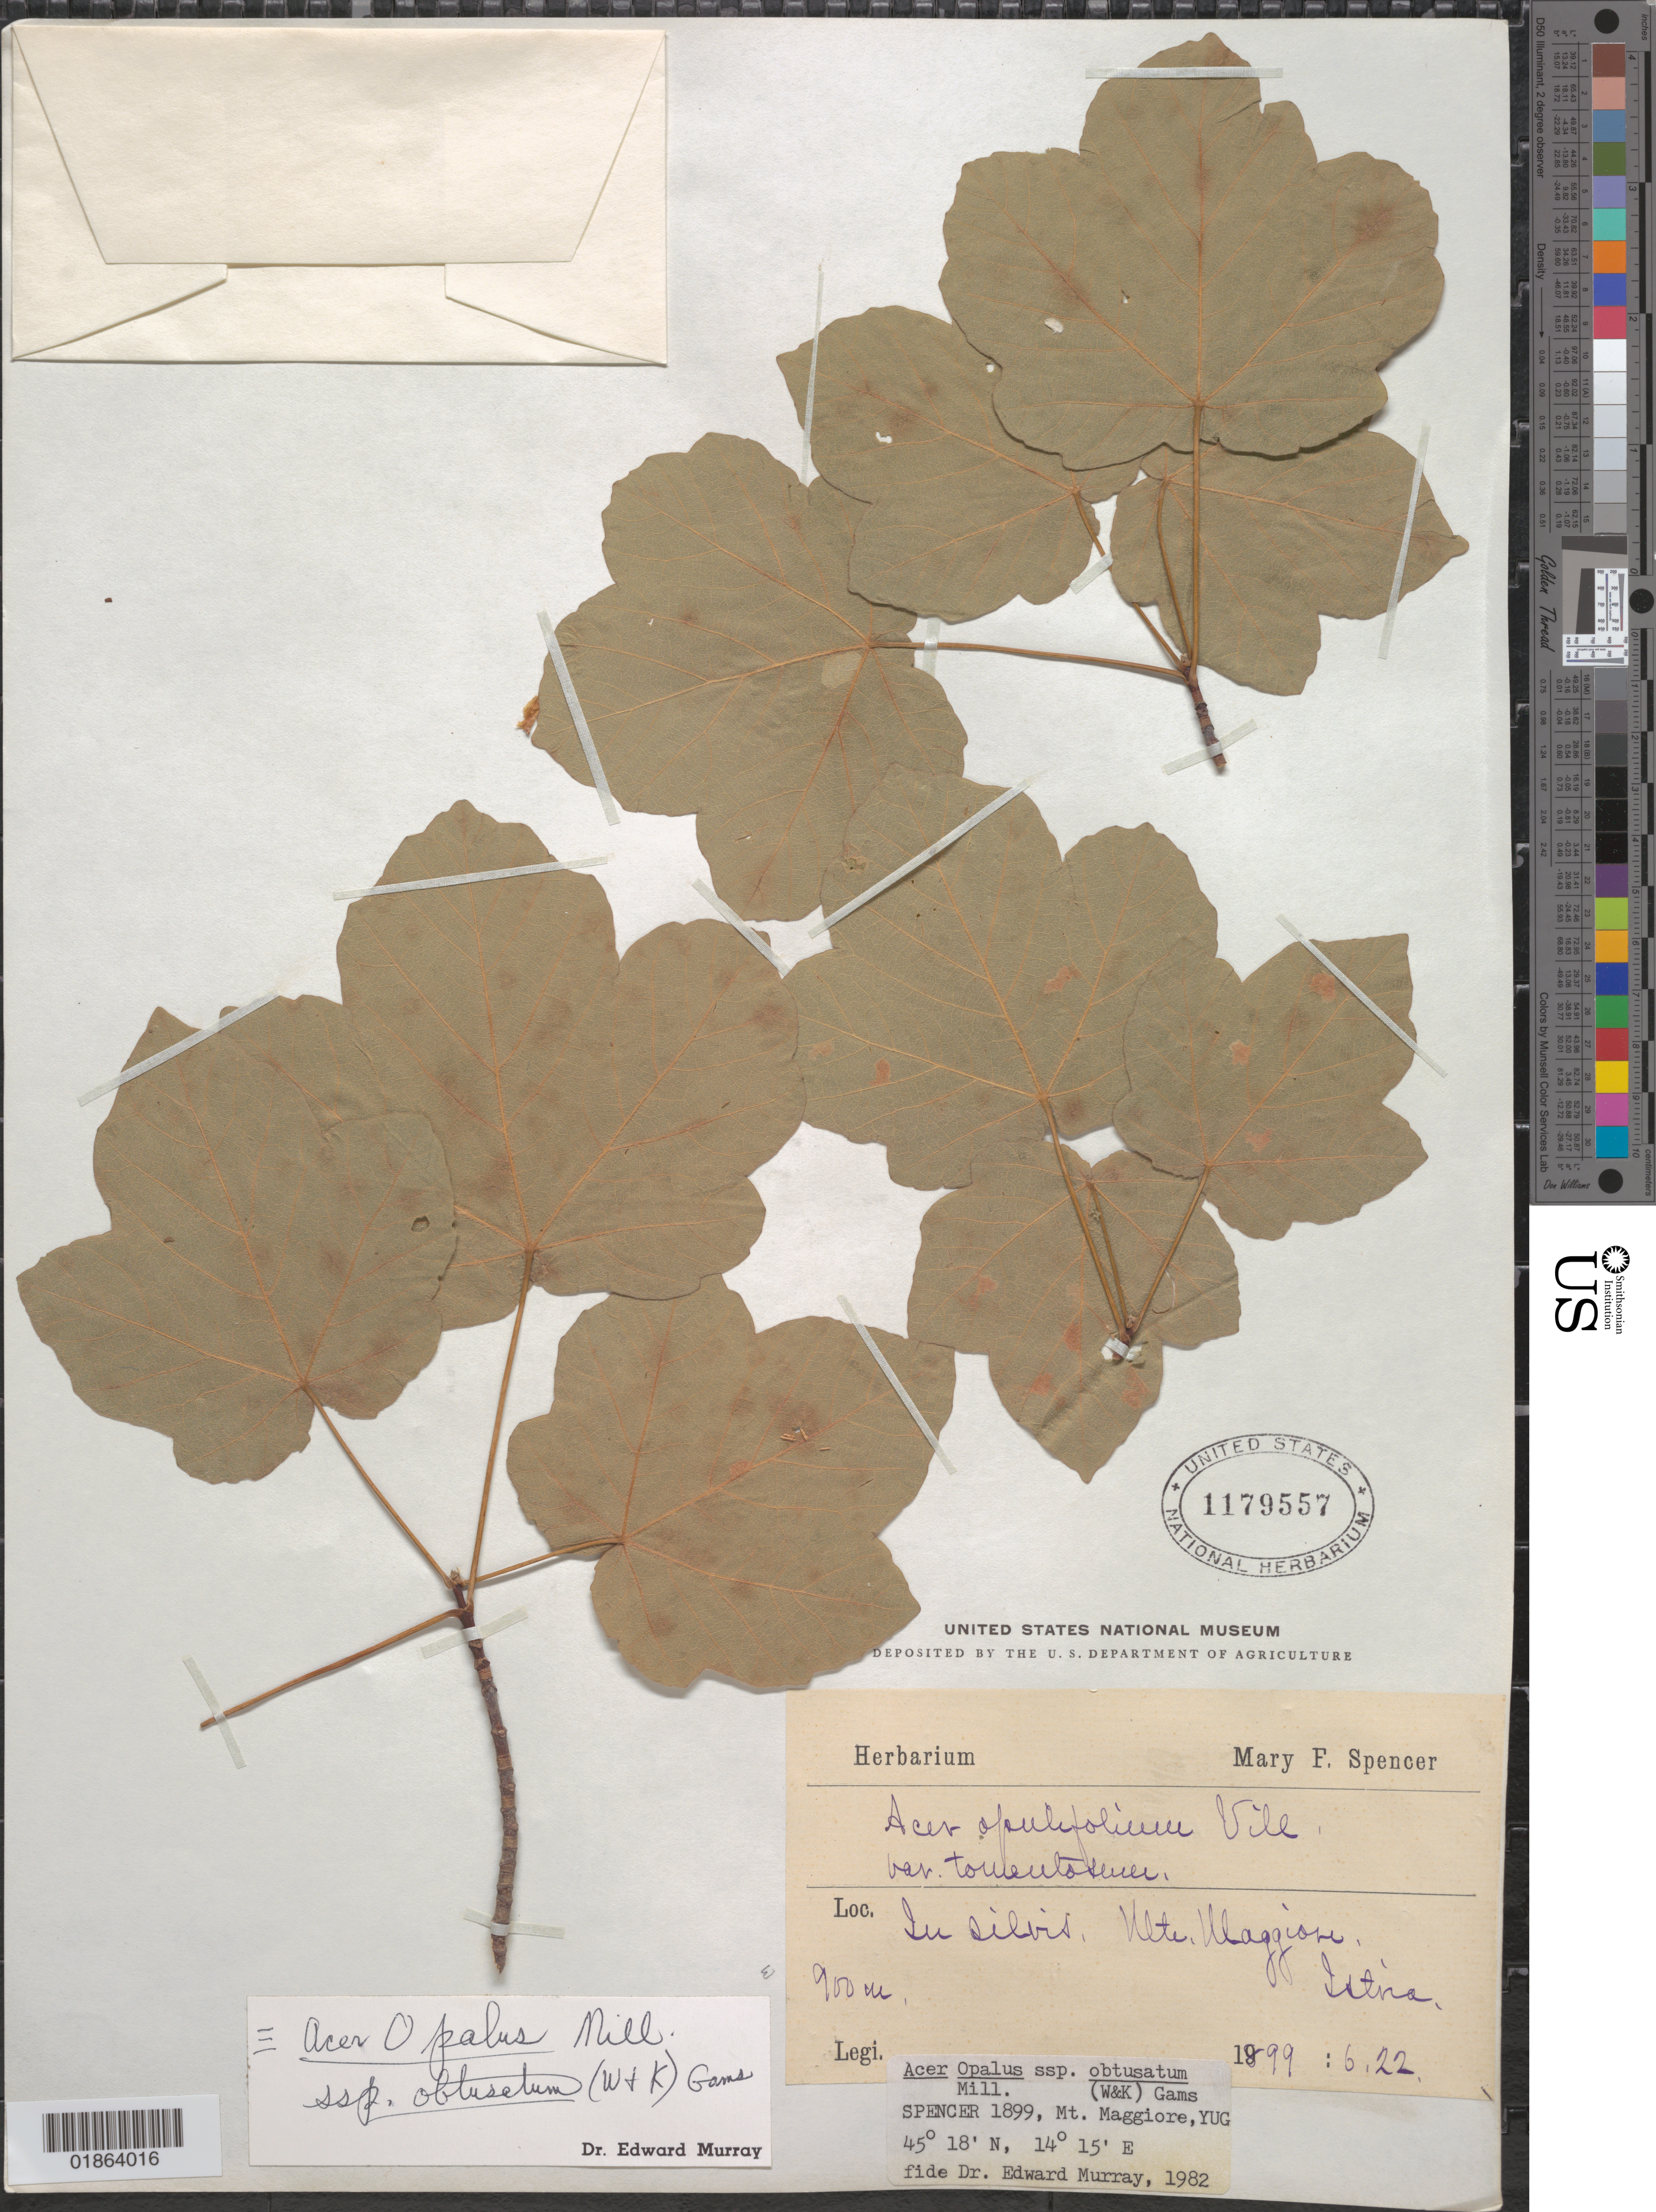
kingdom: Plantae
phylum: Tracheophyta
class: Magnoliopsida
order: Sapindales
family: Sapindaceae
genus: Acer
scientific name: Acer opalus subsp. obtusatum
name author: (Waldst. & Kit. ex Willd.) Gams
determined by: Murray, Edward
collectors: M. Spencer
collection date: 1899-06-22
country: Croatia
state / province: Istria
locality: Mt. Maggiore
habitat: In silvis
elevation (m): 900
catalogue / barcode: US 1179557